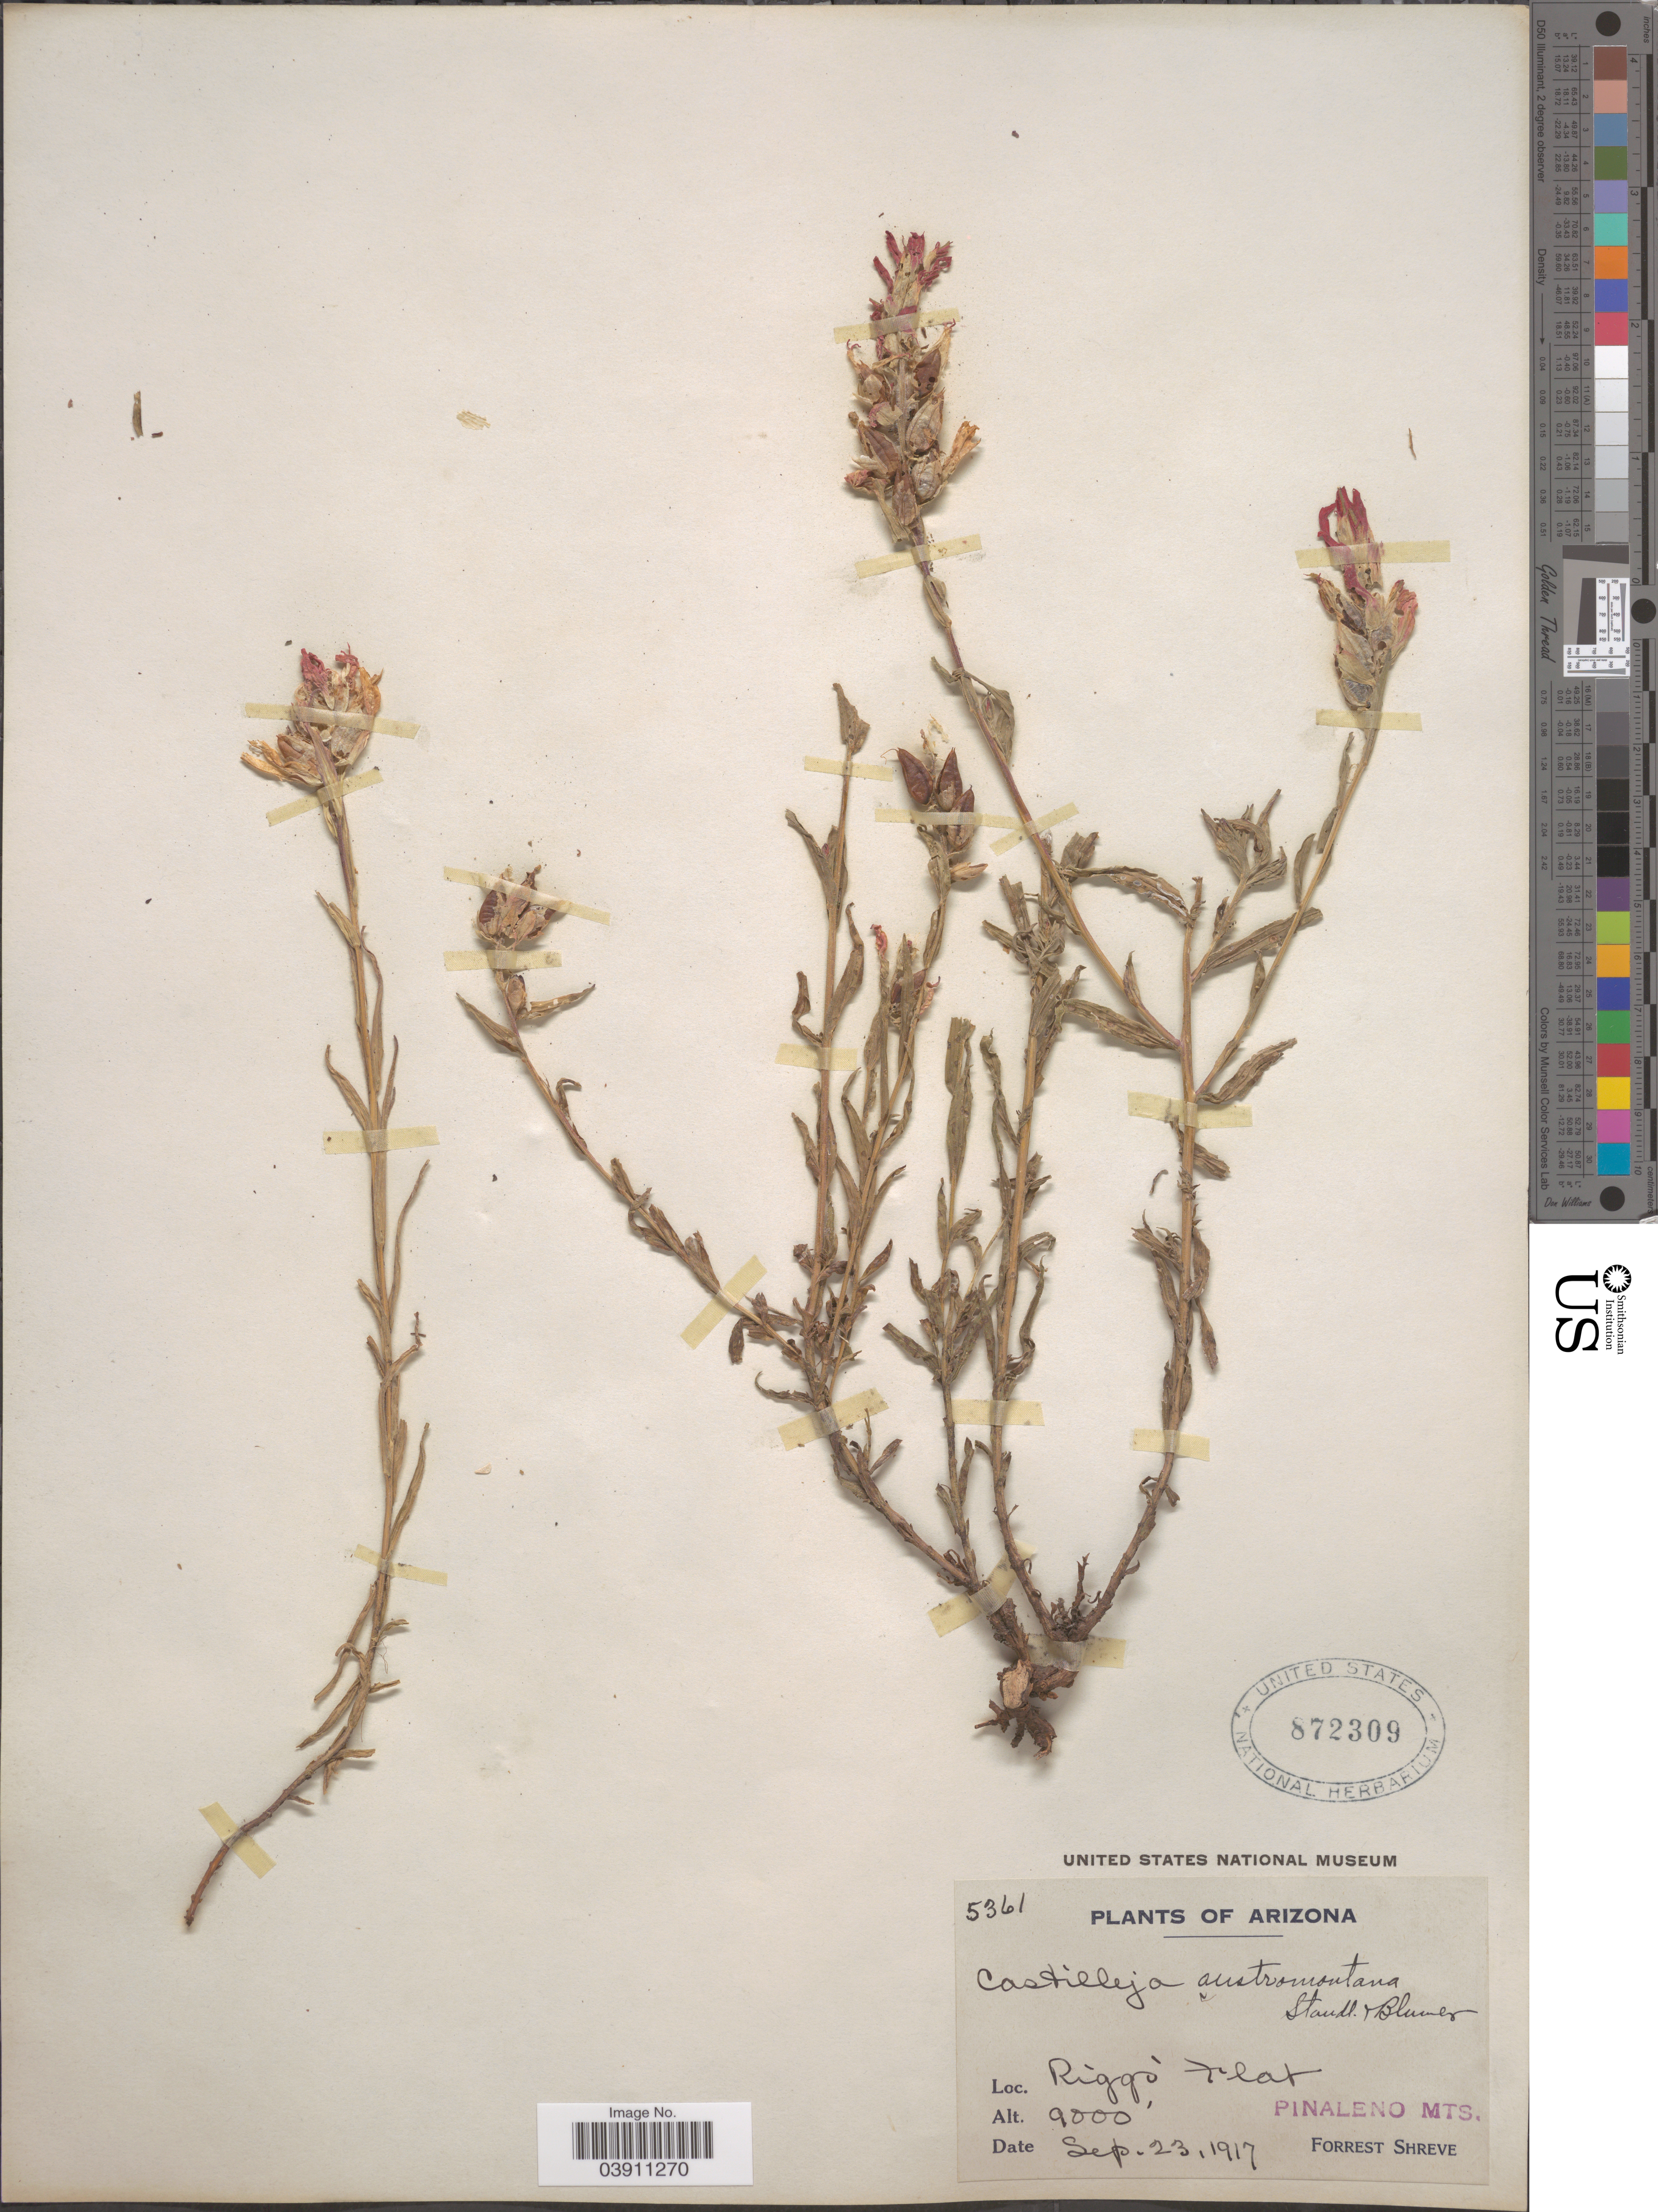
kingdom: Plantae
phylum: Tracheophyta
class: Magnoliopsida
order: Lamiales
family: Orobanchaceae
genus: Castilleja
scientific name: Castilleja austromontana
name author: Standl. & Blumer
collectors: F. Shreve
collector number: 5361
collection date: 1917-09-23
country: United States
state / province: Arizona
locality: Rigg's Flat. Pinaleno Mts.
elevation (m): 2743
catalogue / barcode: US 872309